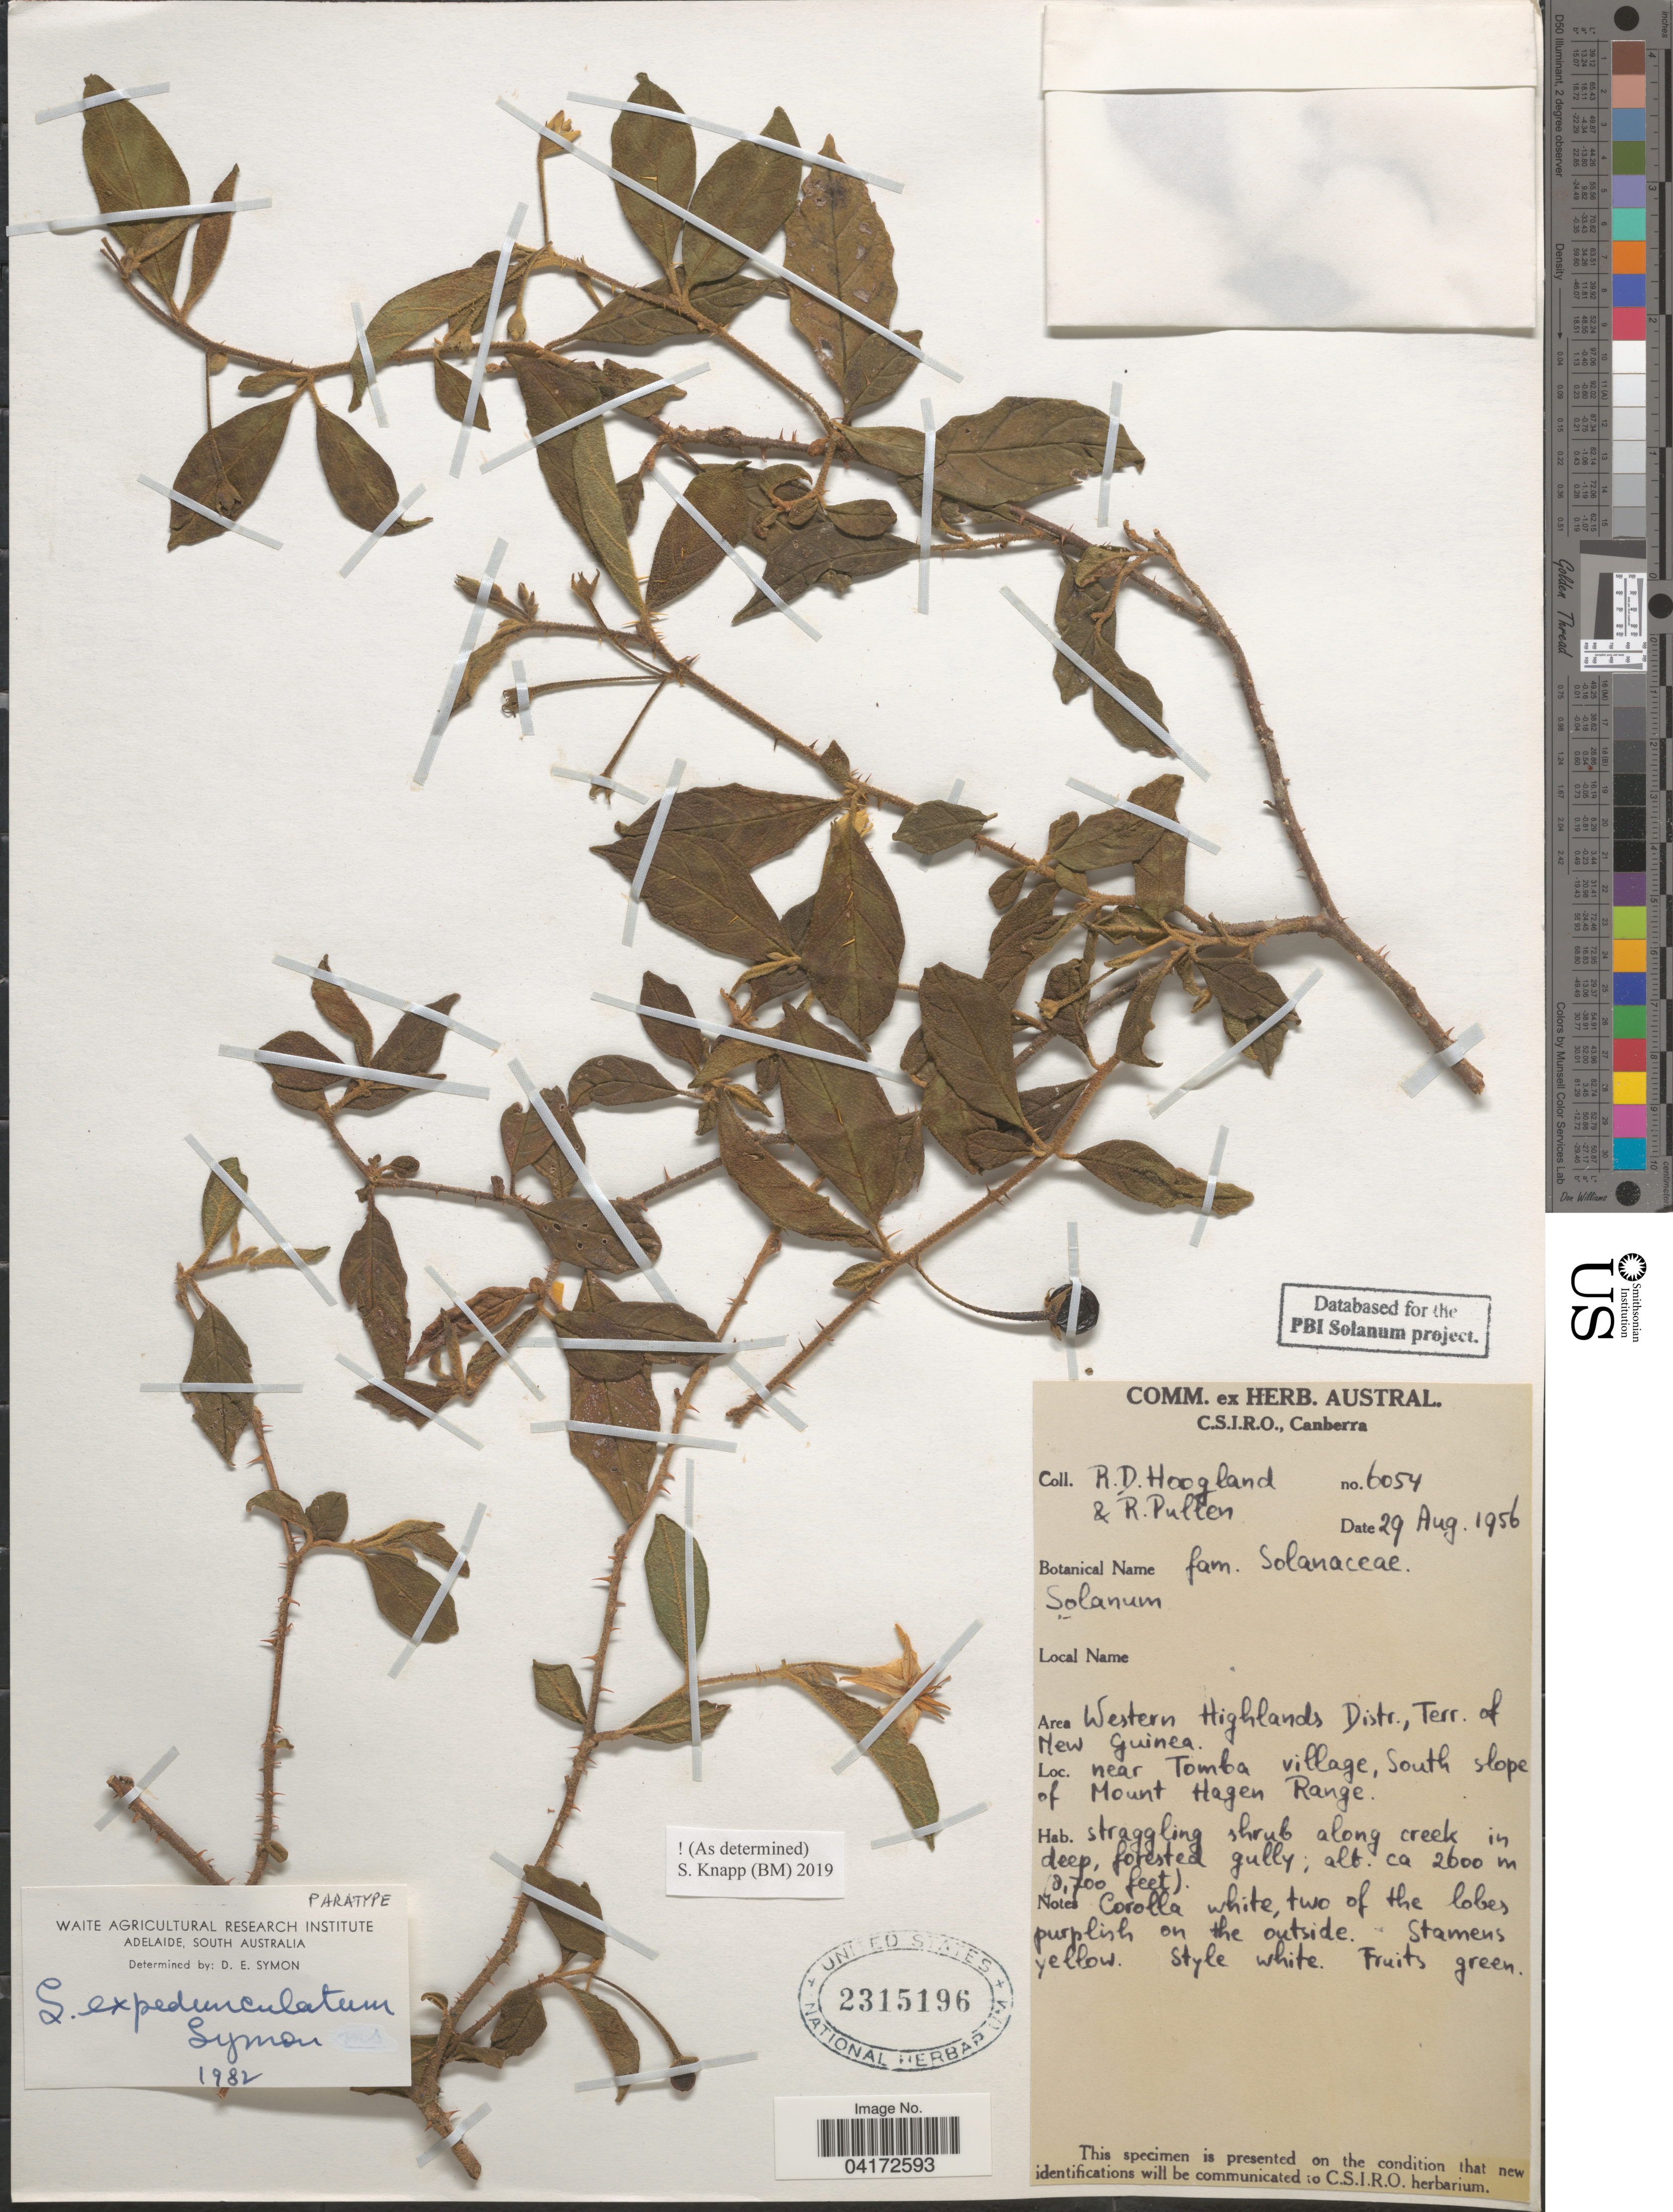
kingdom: Plantae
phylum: Tracheophyta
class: Magnoliopsida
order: Solanales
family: Solanaceae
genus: Solanum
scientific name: Solanum expedunculatum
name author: Symon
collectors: R. D. Hoogland & R. Pullen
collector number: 6054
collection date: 1956-08-29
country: Papua New Guinea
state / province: Western Highlands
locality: Western Highlands Distr., Terr. of New Guinea. Near Tomba village, South slope of Mount Hagen Range.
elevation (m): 2600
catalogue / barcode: US 2315196